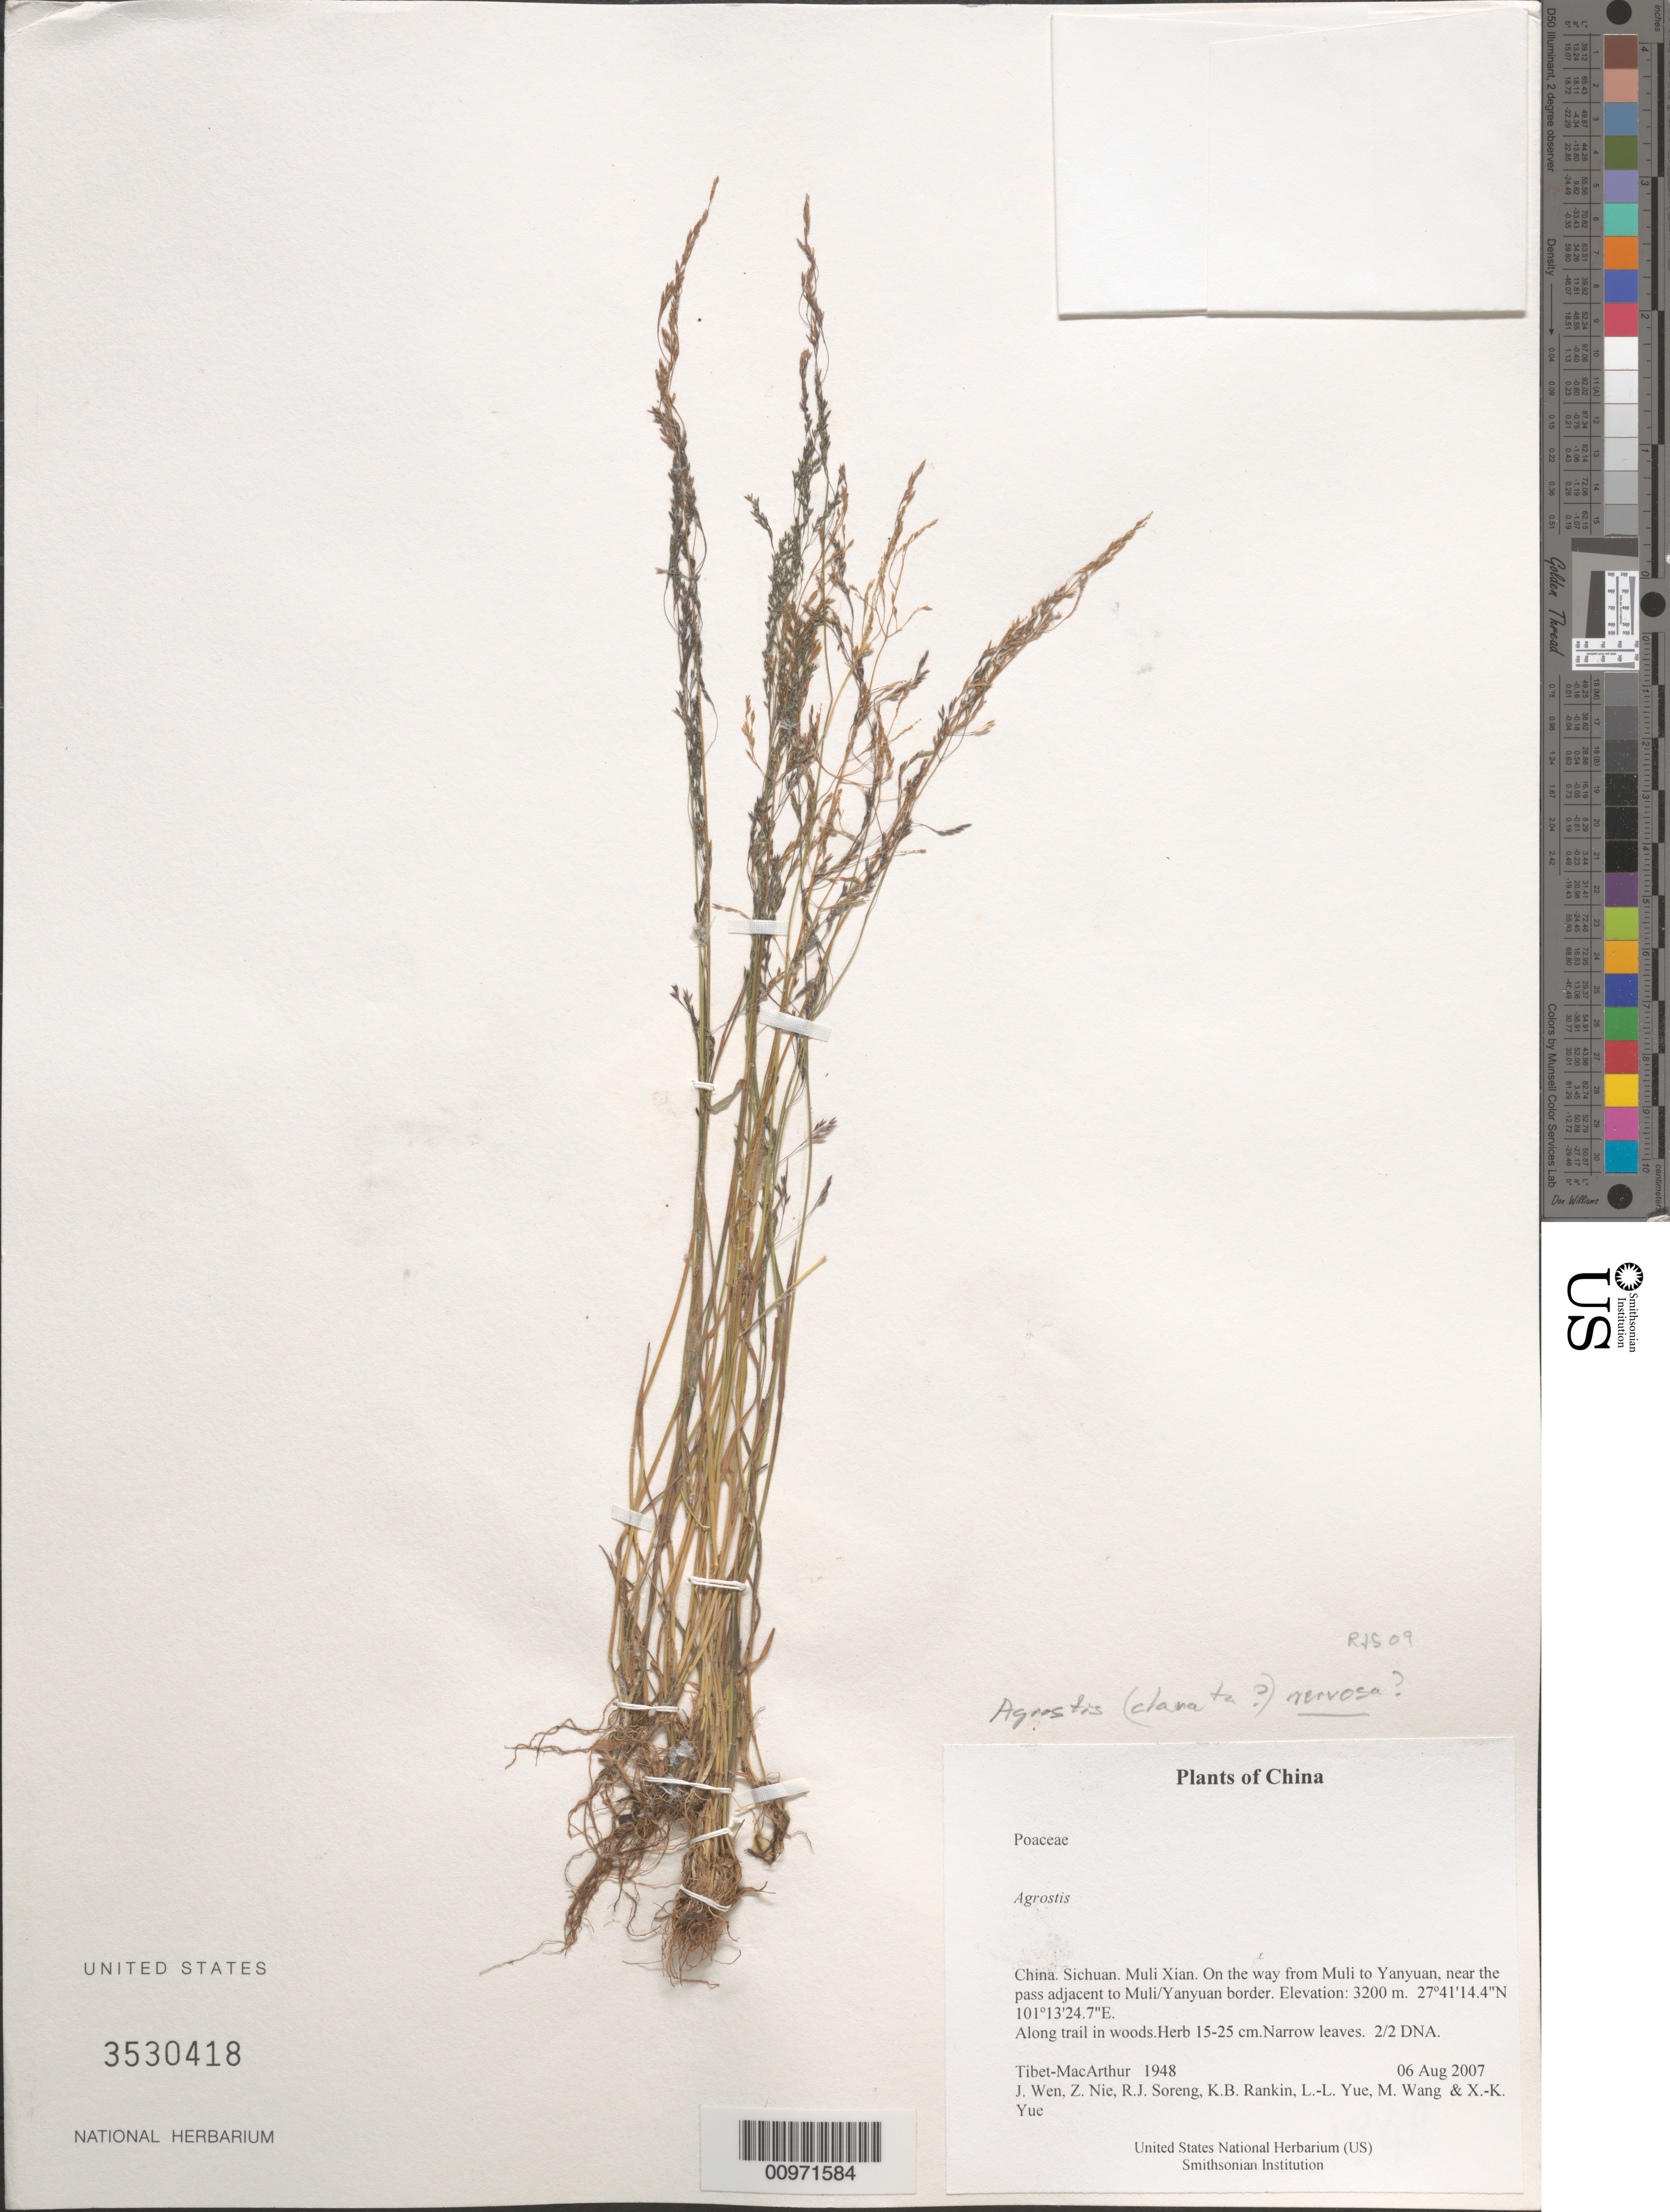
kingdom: Plantae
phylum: Tracheophyta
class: Liliopsida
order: Poales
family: Poaceae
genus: Agrostis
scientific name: Agrostis nervosa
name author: Nees ex Trin.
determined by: Soreng, Robert J., Research Associate (BOT), Smithsonian Institution - National Museum of Natural History (UNITED STATES)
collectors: Tibet-MacArthur, J. Wen, Z. Nie, R. J. Soreng, K. Rankin, L. Yue, M. Wang & X. Yue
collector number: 1948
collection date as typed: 06 Aug 2007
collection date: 2007-08-06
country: China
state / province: Sichuan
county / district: Muli Xian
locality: On the way from Muli to Yanyuan, near the pass adjacent to Muli/Yanyuan border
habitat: Along trail in woods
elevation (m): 3200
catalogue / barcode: US 3530418